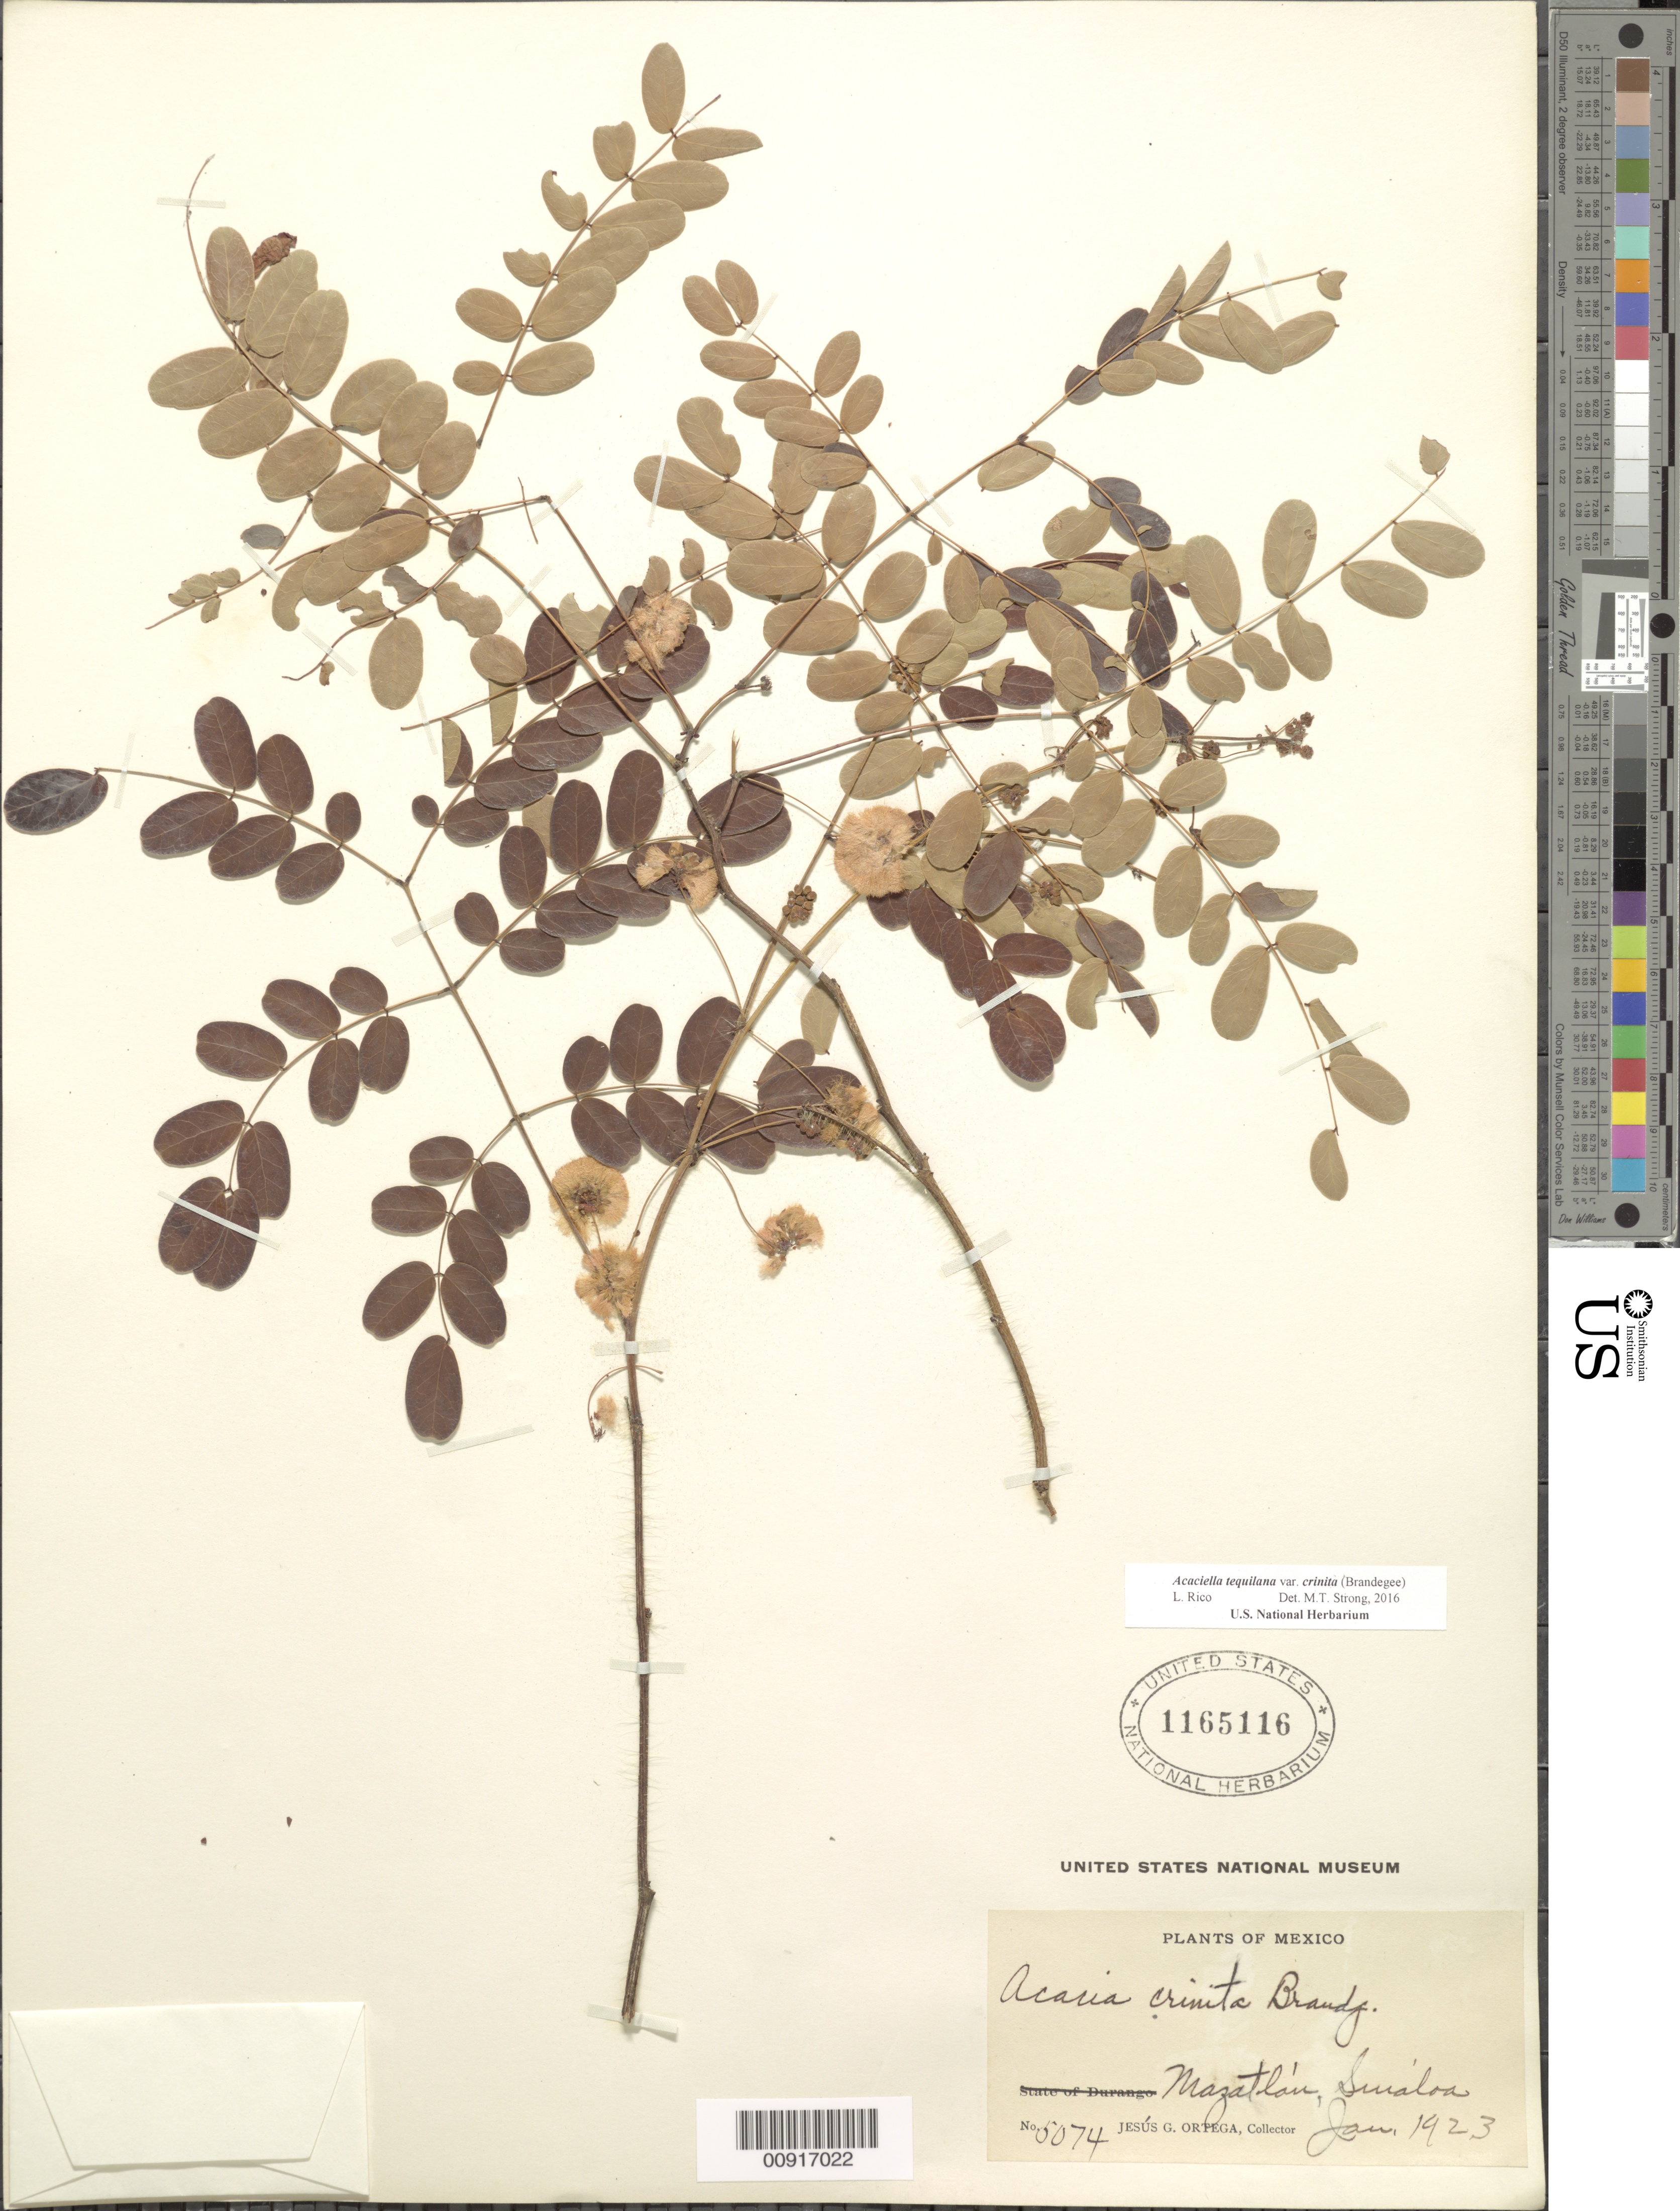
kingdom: Plantae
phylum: Tracheophyta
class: Magnoliopsida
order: Fabales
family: Fabaceae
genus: Acaciella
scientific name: Acaciella tequilana var. crinita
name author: (Brandegee) L. Rico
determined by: Strong, M. T., (US), Smithsonian Institution - National Museum of Natural History (UNITED STATES)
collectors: J. Ortega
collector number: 5074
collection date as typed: Jan 1923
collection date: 1923-01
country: Mexico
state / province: Sinaloa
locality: Mazatlán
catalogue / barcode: US 1165116